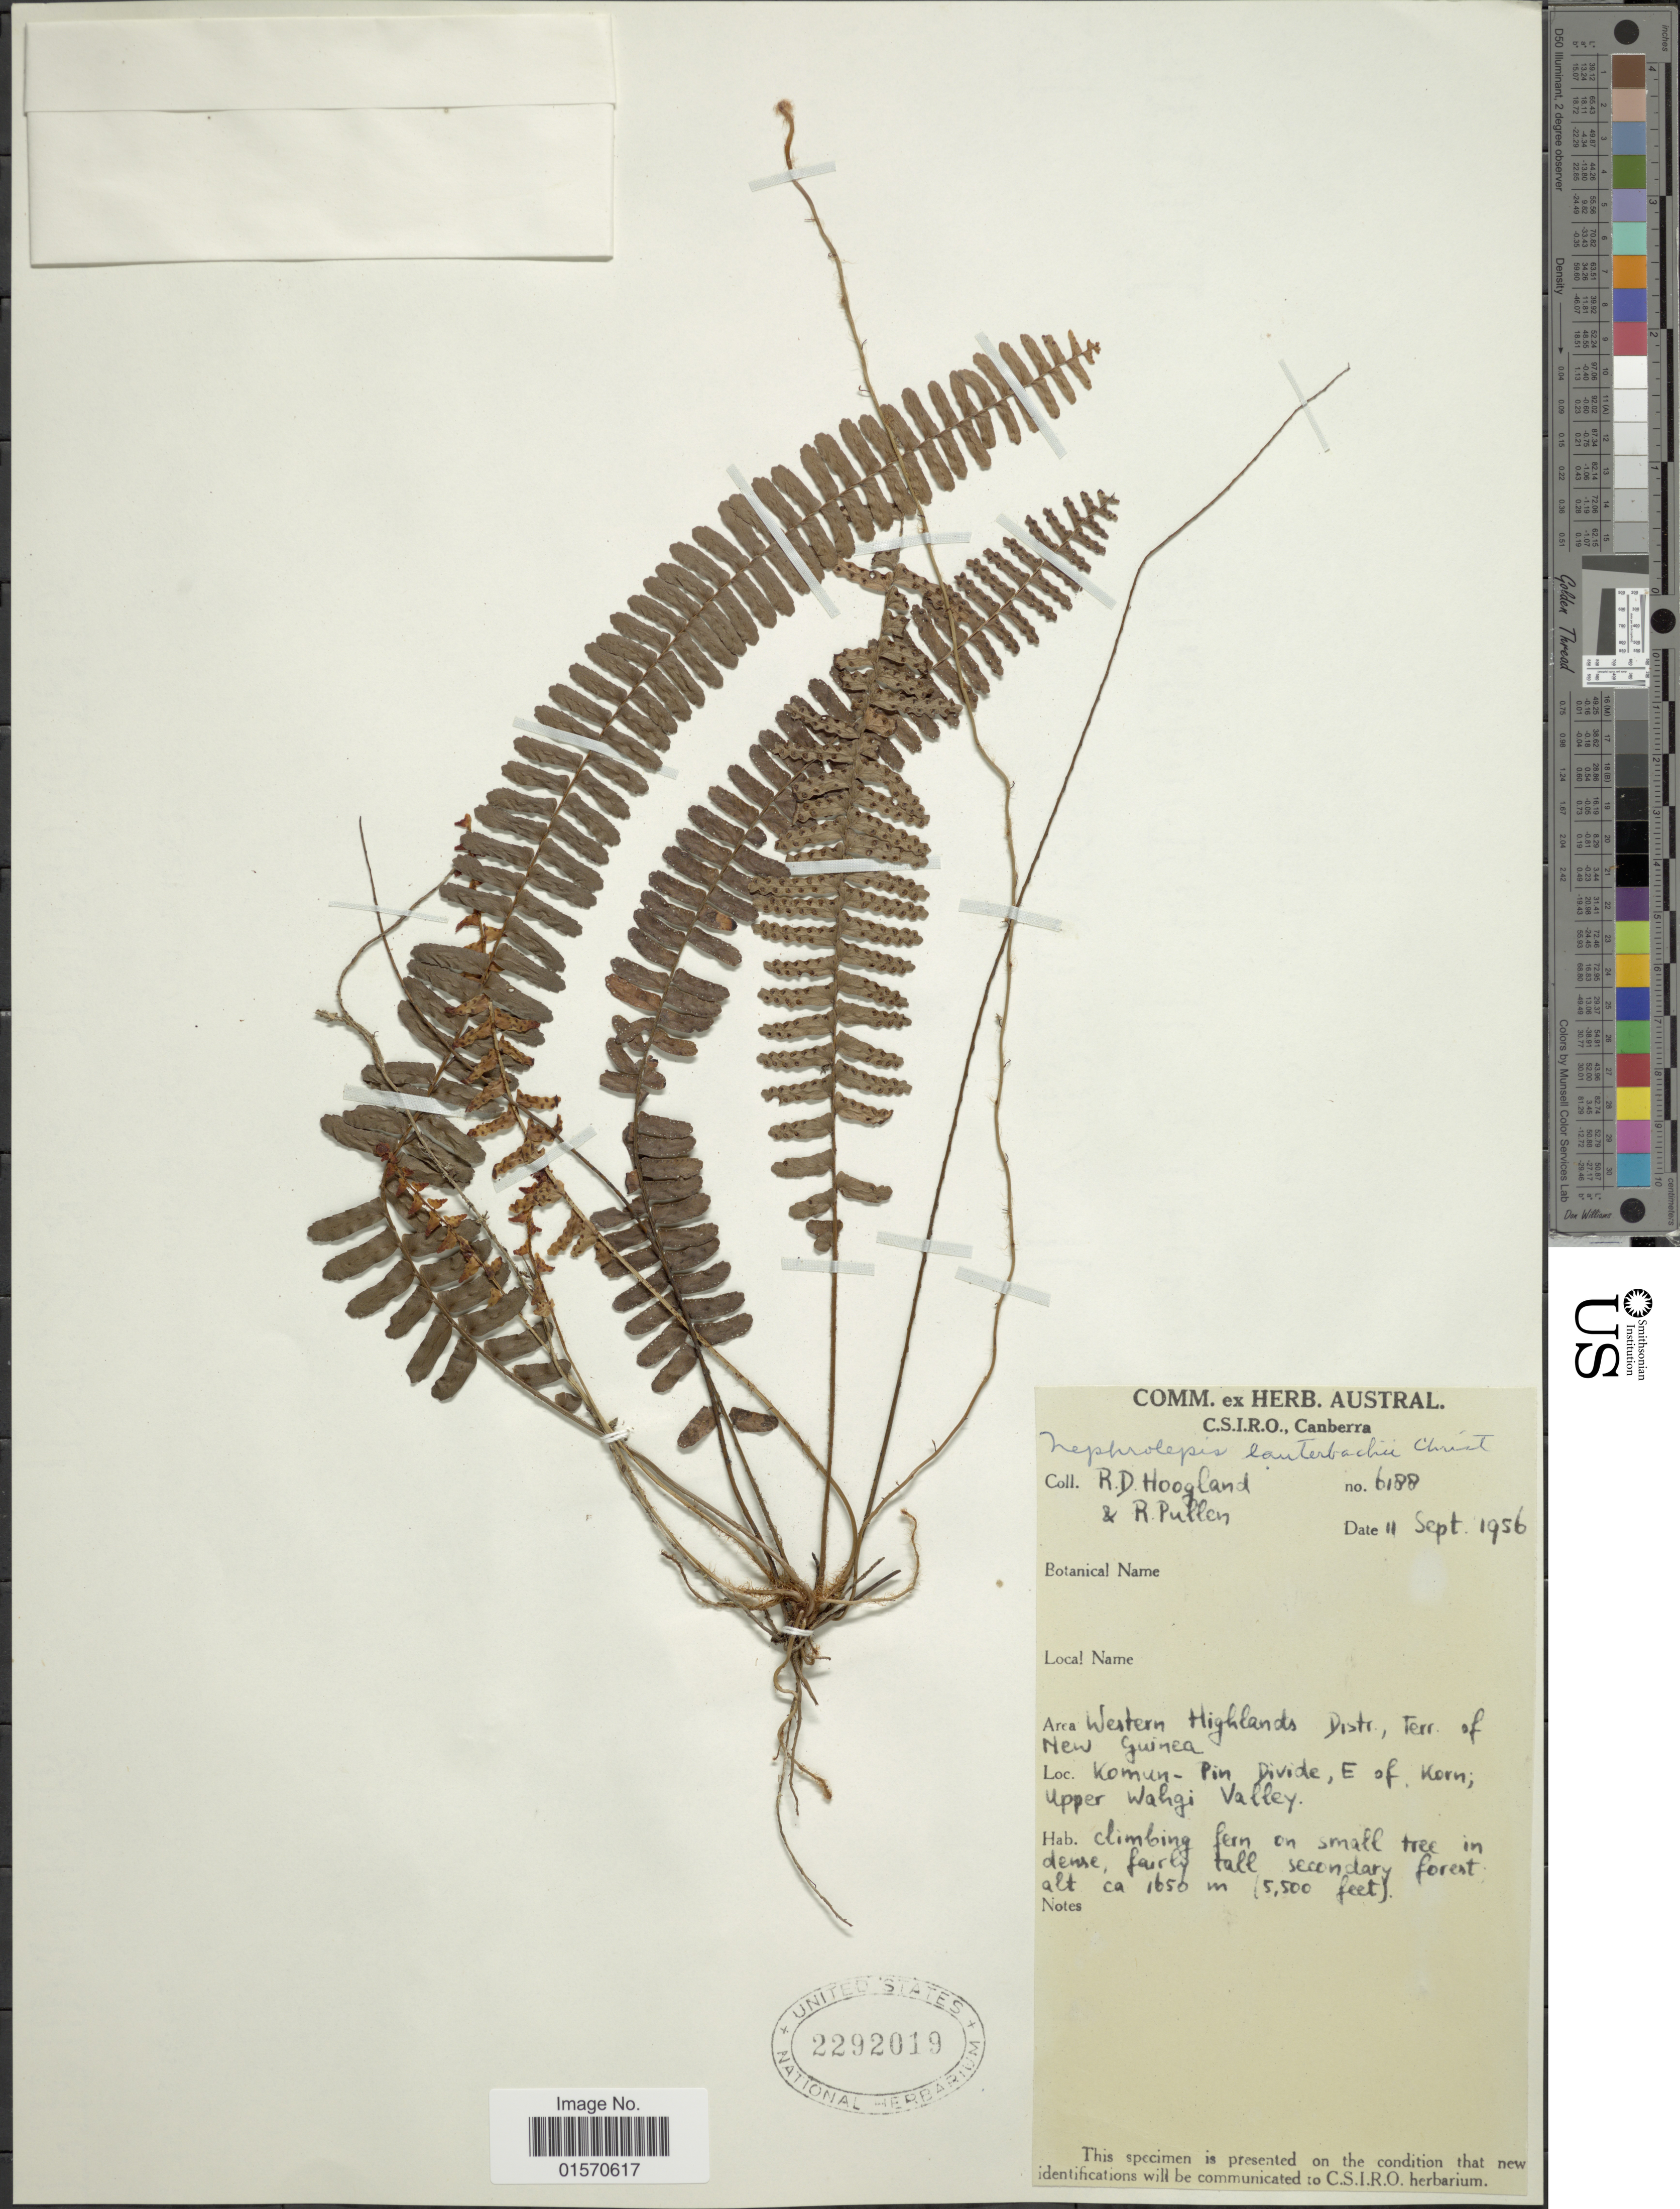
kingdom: Plantae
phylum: Tracheophyta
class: Polypodiopsida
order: Polypodiales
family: Nephrolepidaceae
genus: Nephrolepis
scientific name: Nephrolepis lauterbachii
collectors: Hoogl. & R. Pullen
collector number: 6188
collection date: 1956-09-11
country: Papua New Guinea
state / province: Western Highlands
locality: Terr. of New Guinea. Komun- Pin Divide, E of Korn; Upper Wahgi Valley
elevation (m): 1650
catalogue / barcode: US 2292019